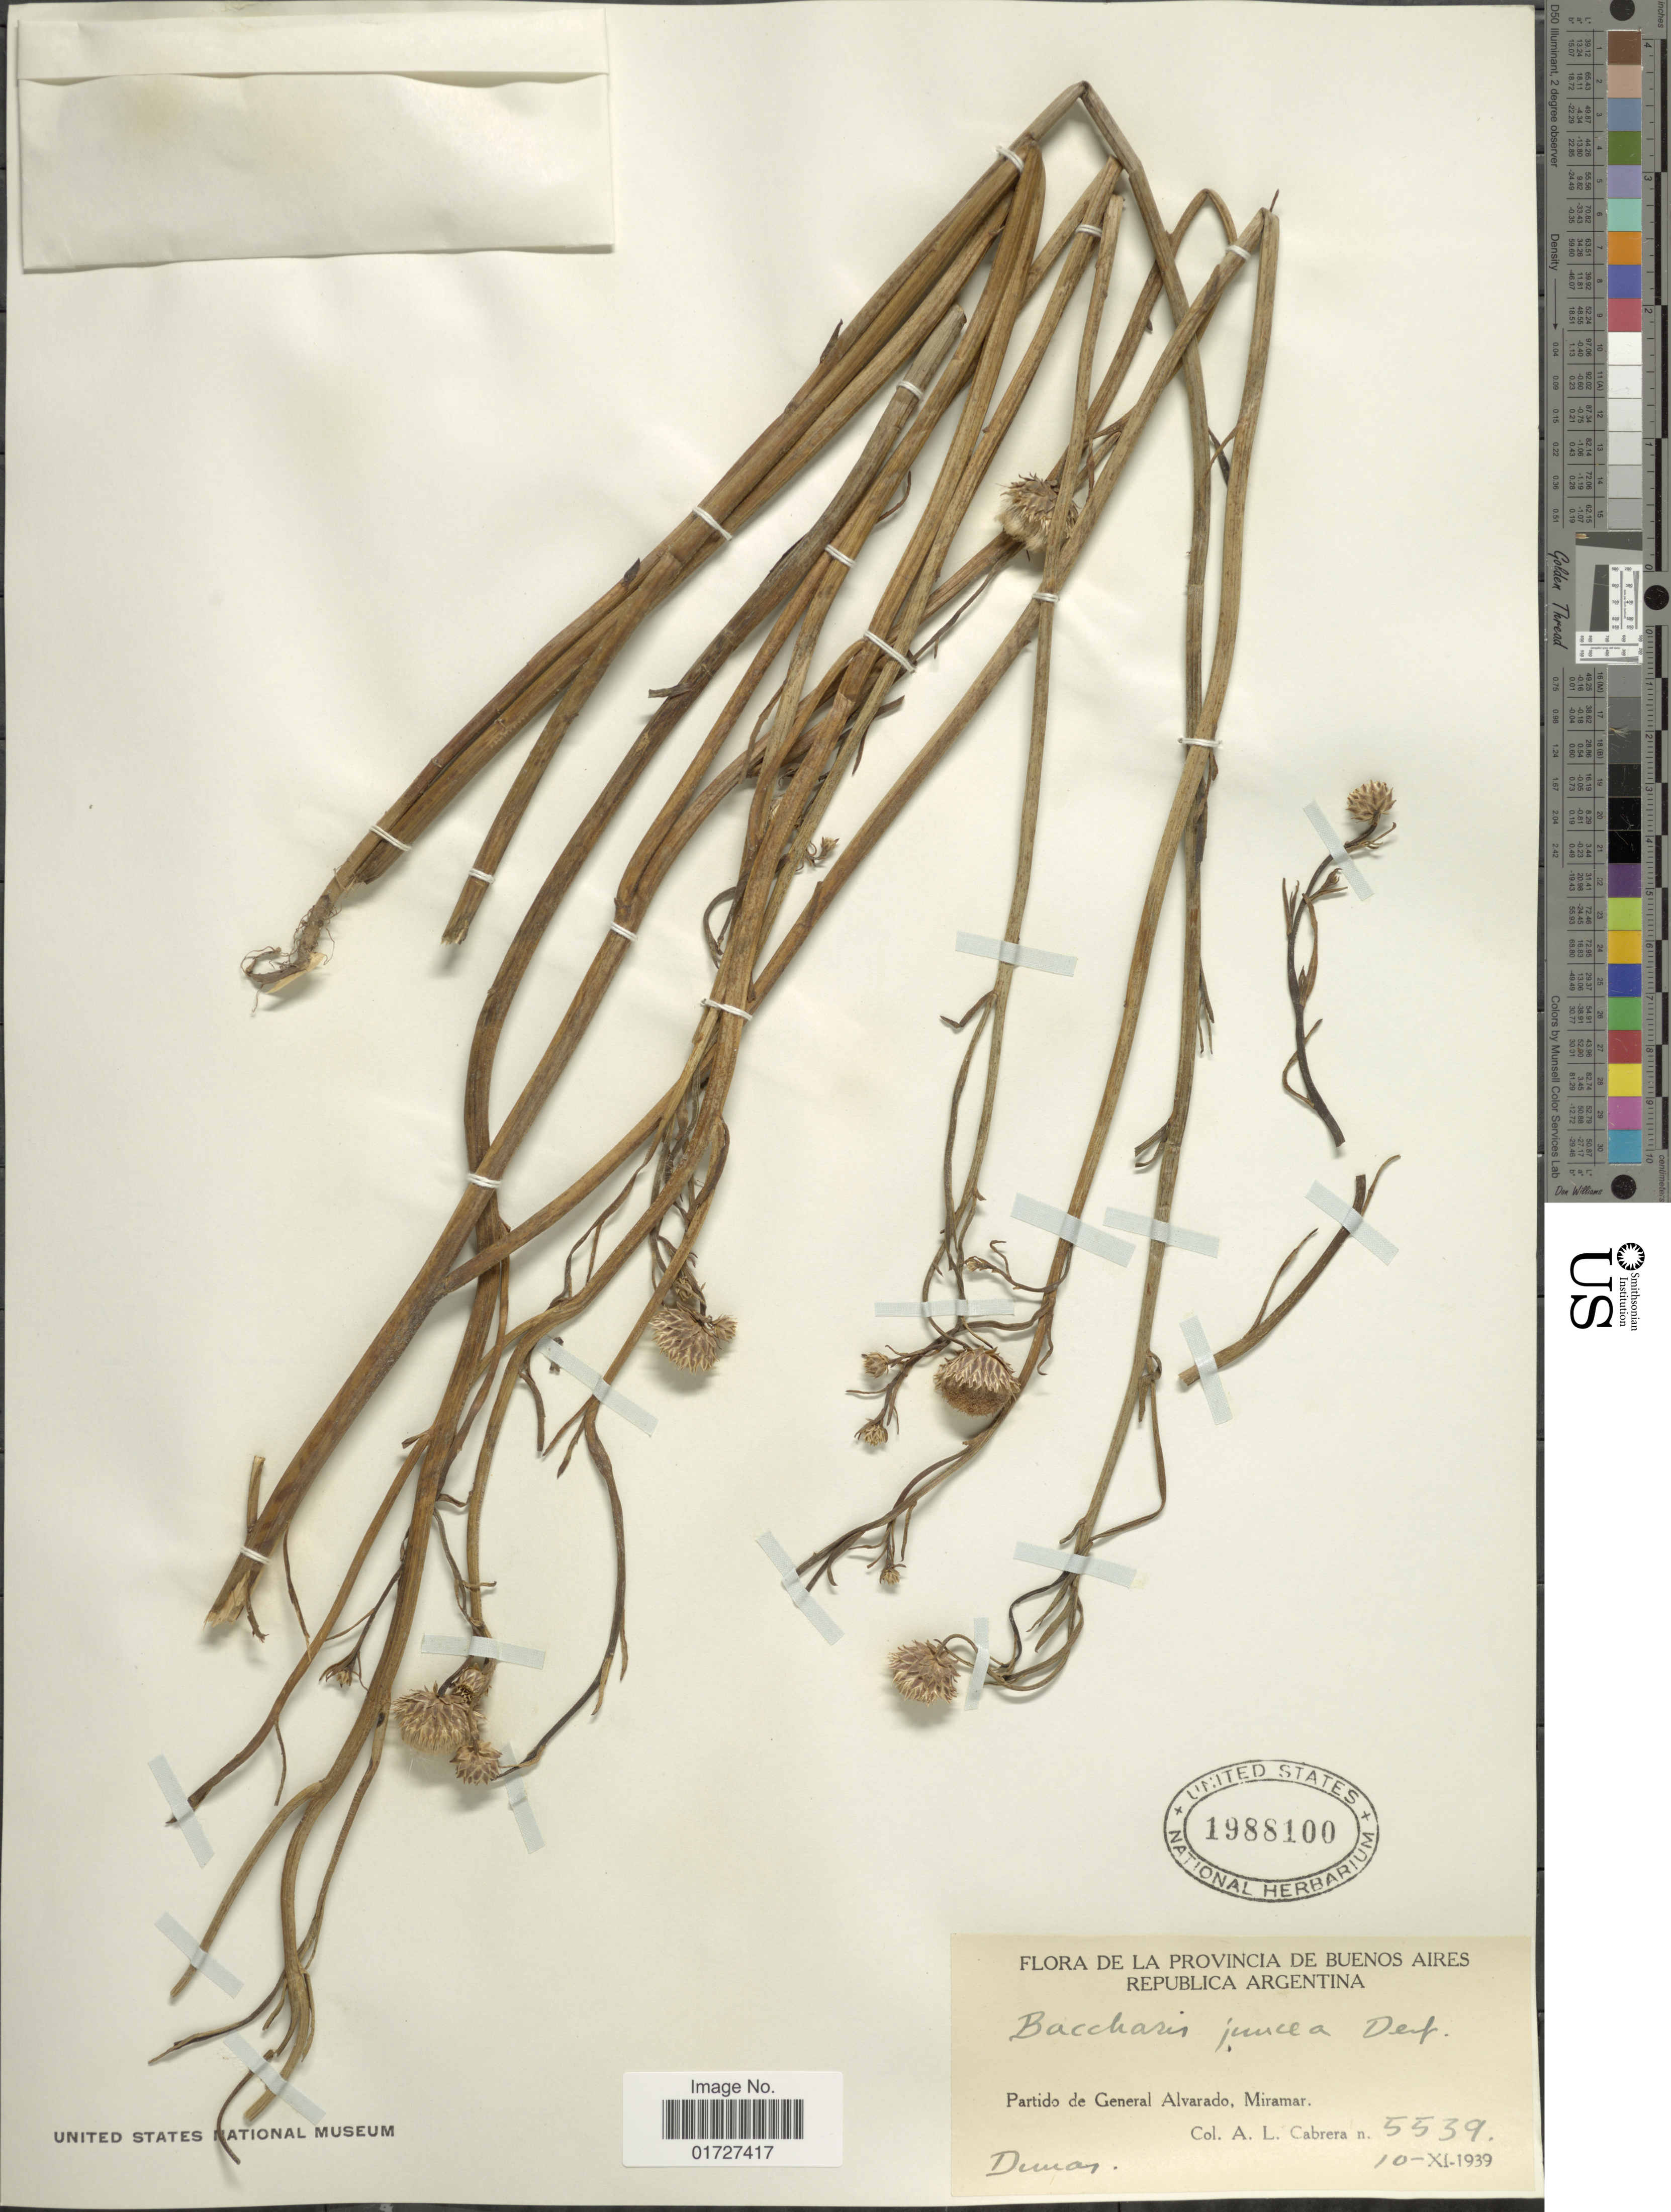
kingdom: Plantae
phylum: Tracheophyta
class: Magnoliopsida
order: Asterales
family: Asteraceae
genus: Baccharis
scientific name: Baccharis juncea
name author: (Lehm.) Desf.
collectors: A. L. Cabrera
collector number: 5539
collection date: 1939-11-10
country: Argentina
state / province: Buenos Aires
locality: Republica Argentina, partido de General Alvarado, Miramar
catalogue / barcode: US 1988100